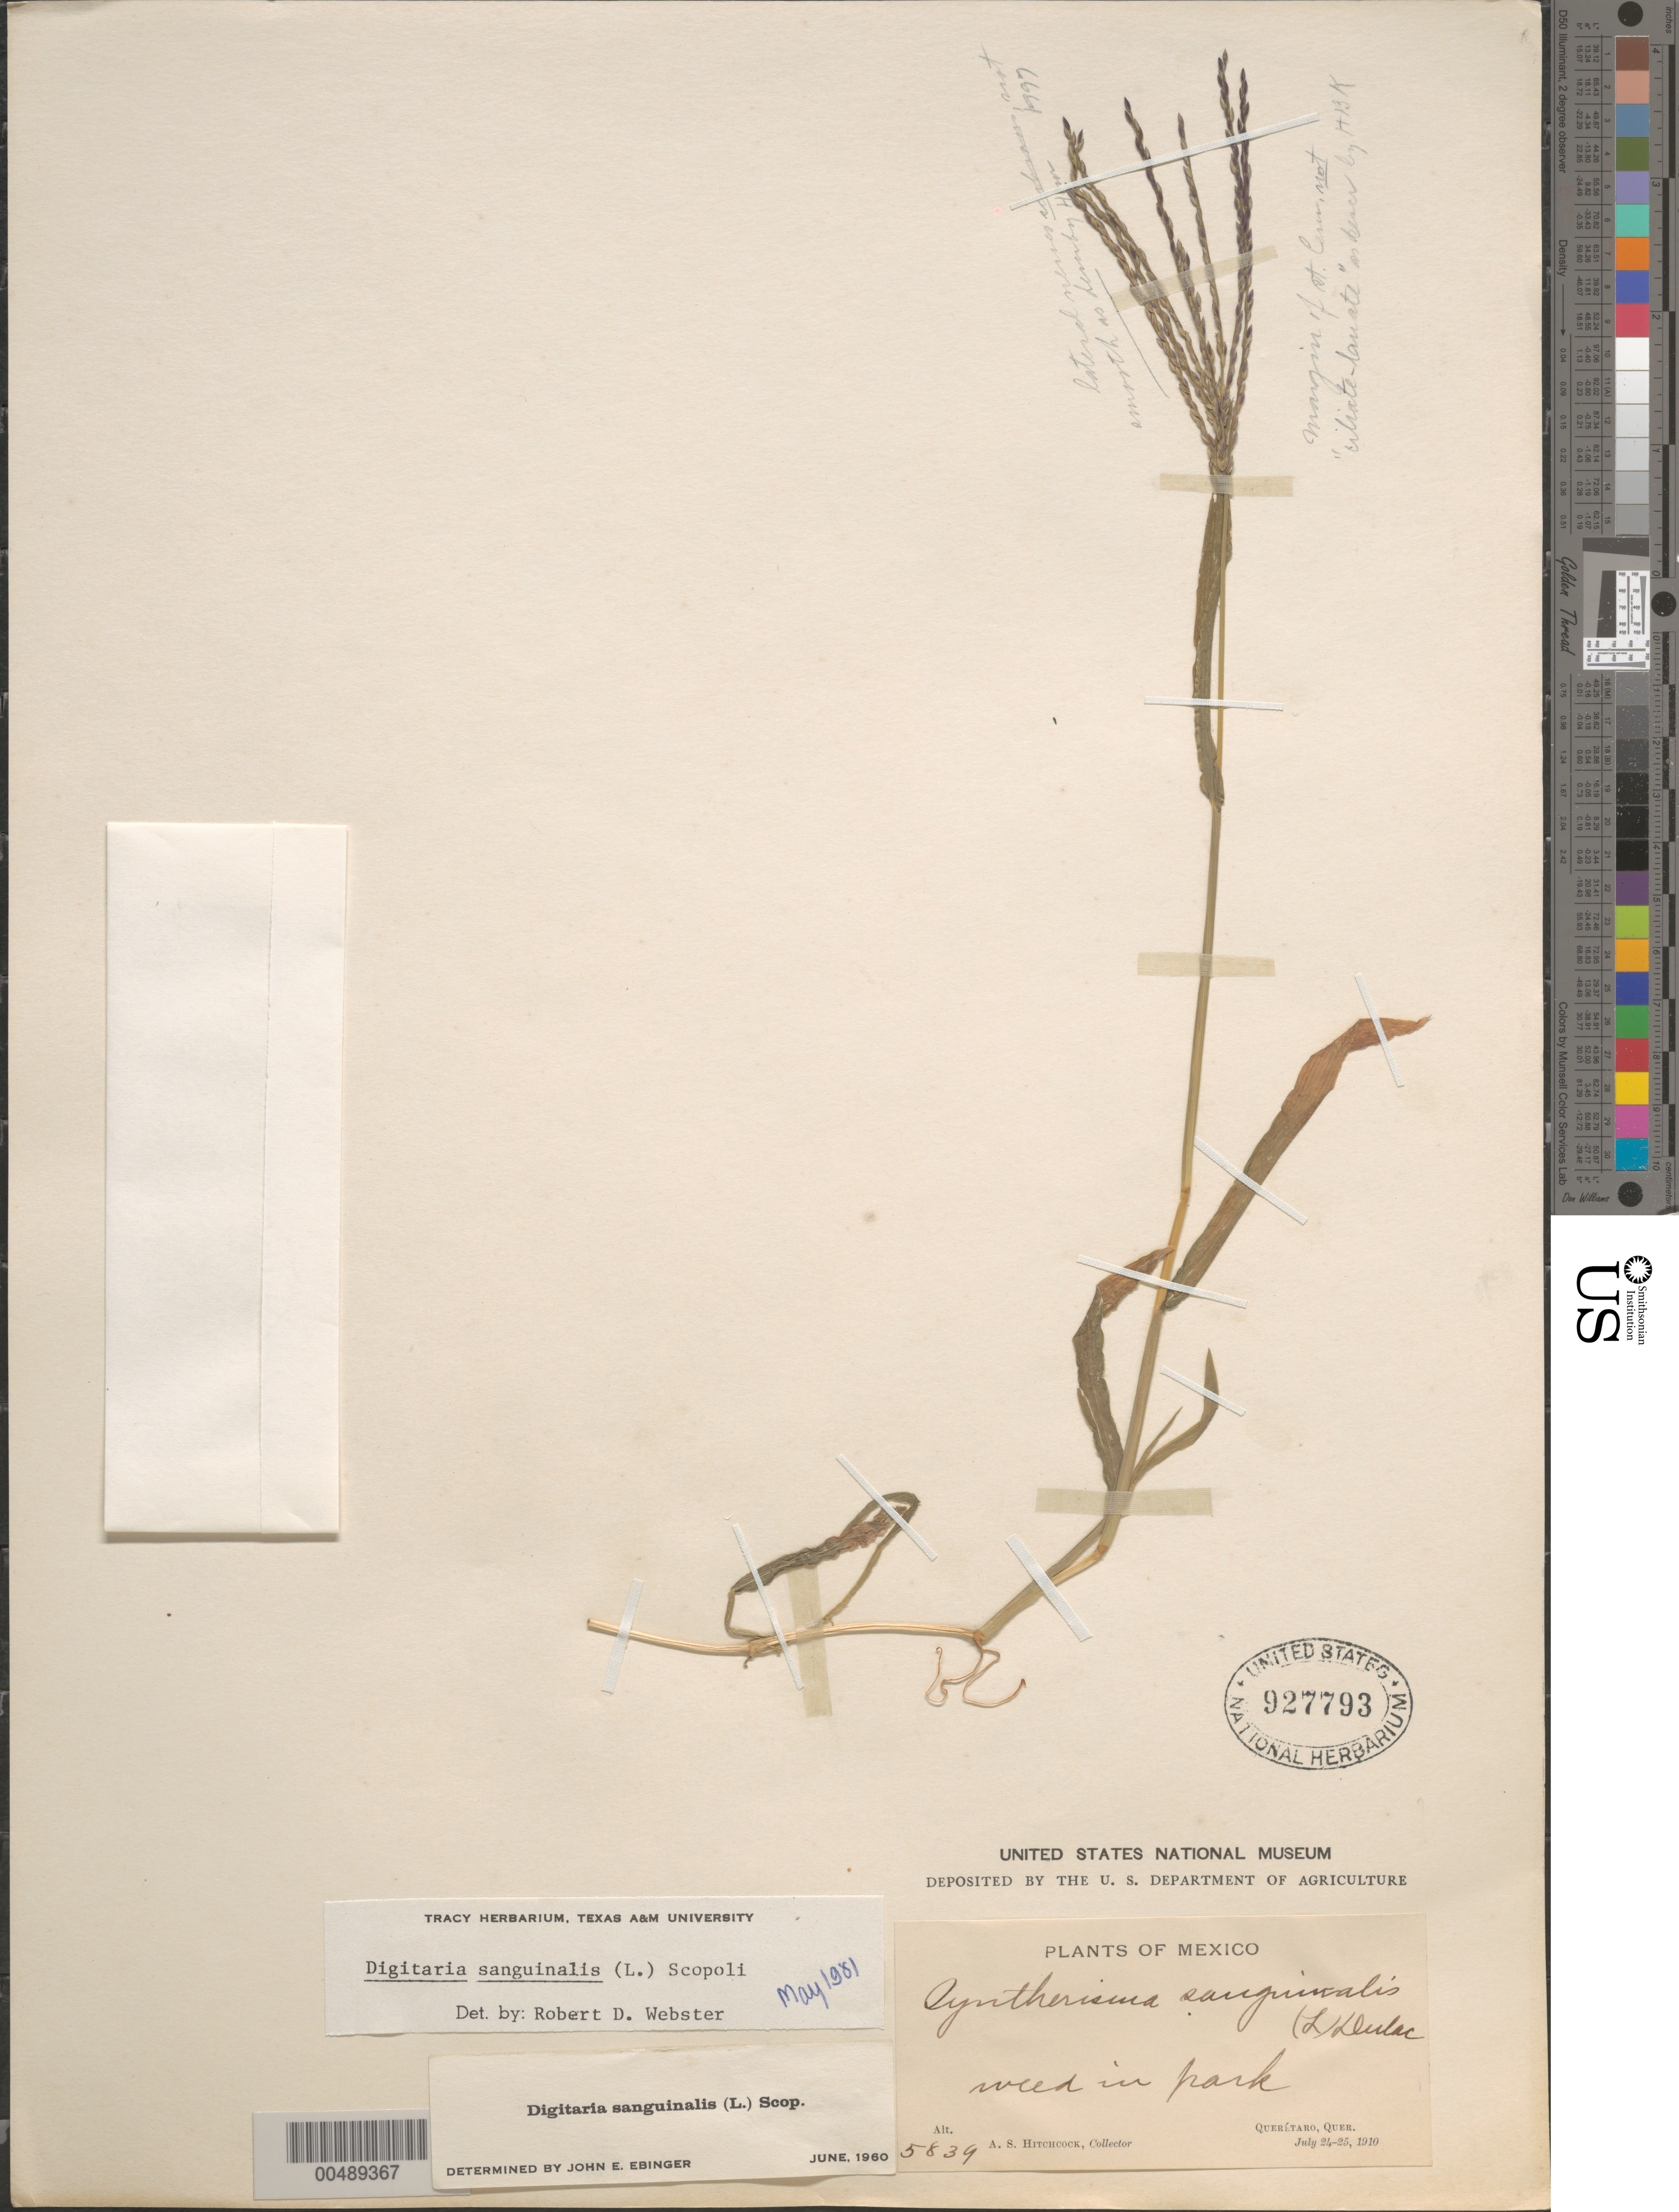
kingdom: Plantae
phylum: Tracheophyta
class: Liliopsida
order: Poales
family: Poaceae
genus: Digitaria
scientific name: Digitaria sanguinalis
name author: (L.) Scop.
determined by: Webster, Robert D.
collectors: A. S. Hitchcock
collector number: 5839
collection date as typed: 24 Jul 1910 to 25 Jul 1910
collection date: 1910-07-24/1910-07-25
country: Mexico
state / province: Querétaro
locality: Querétaro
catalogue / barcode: US 927793